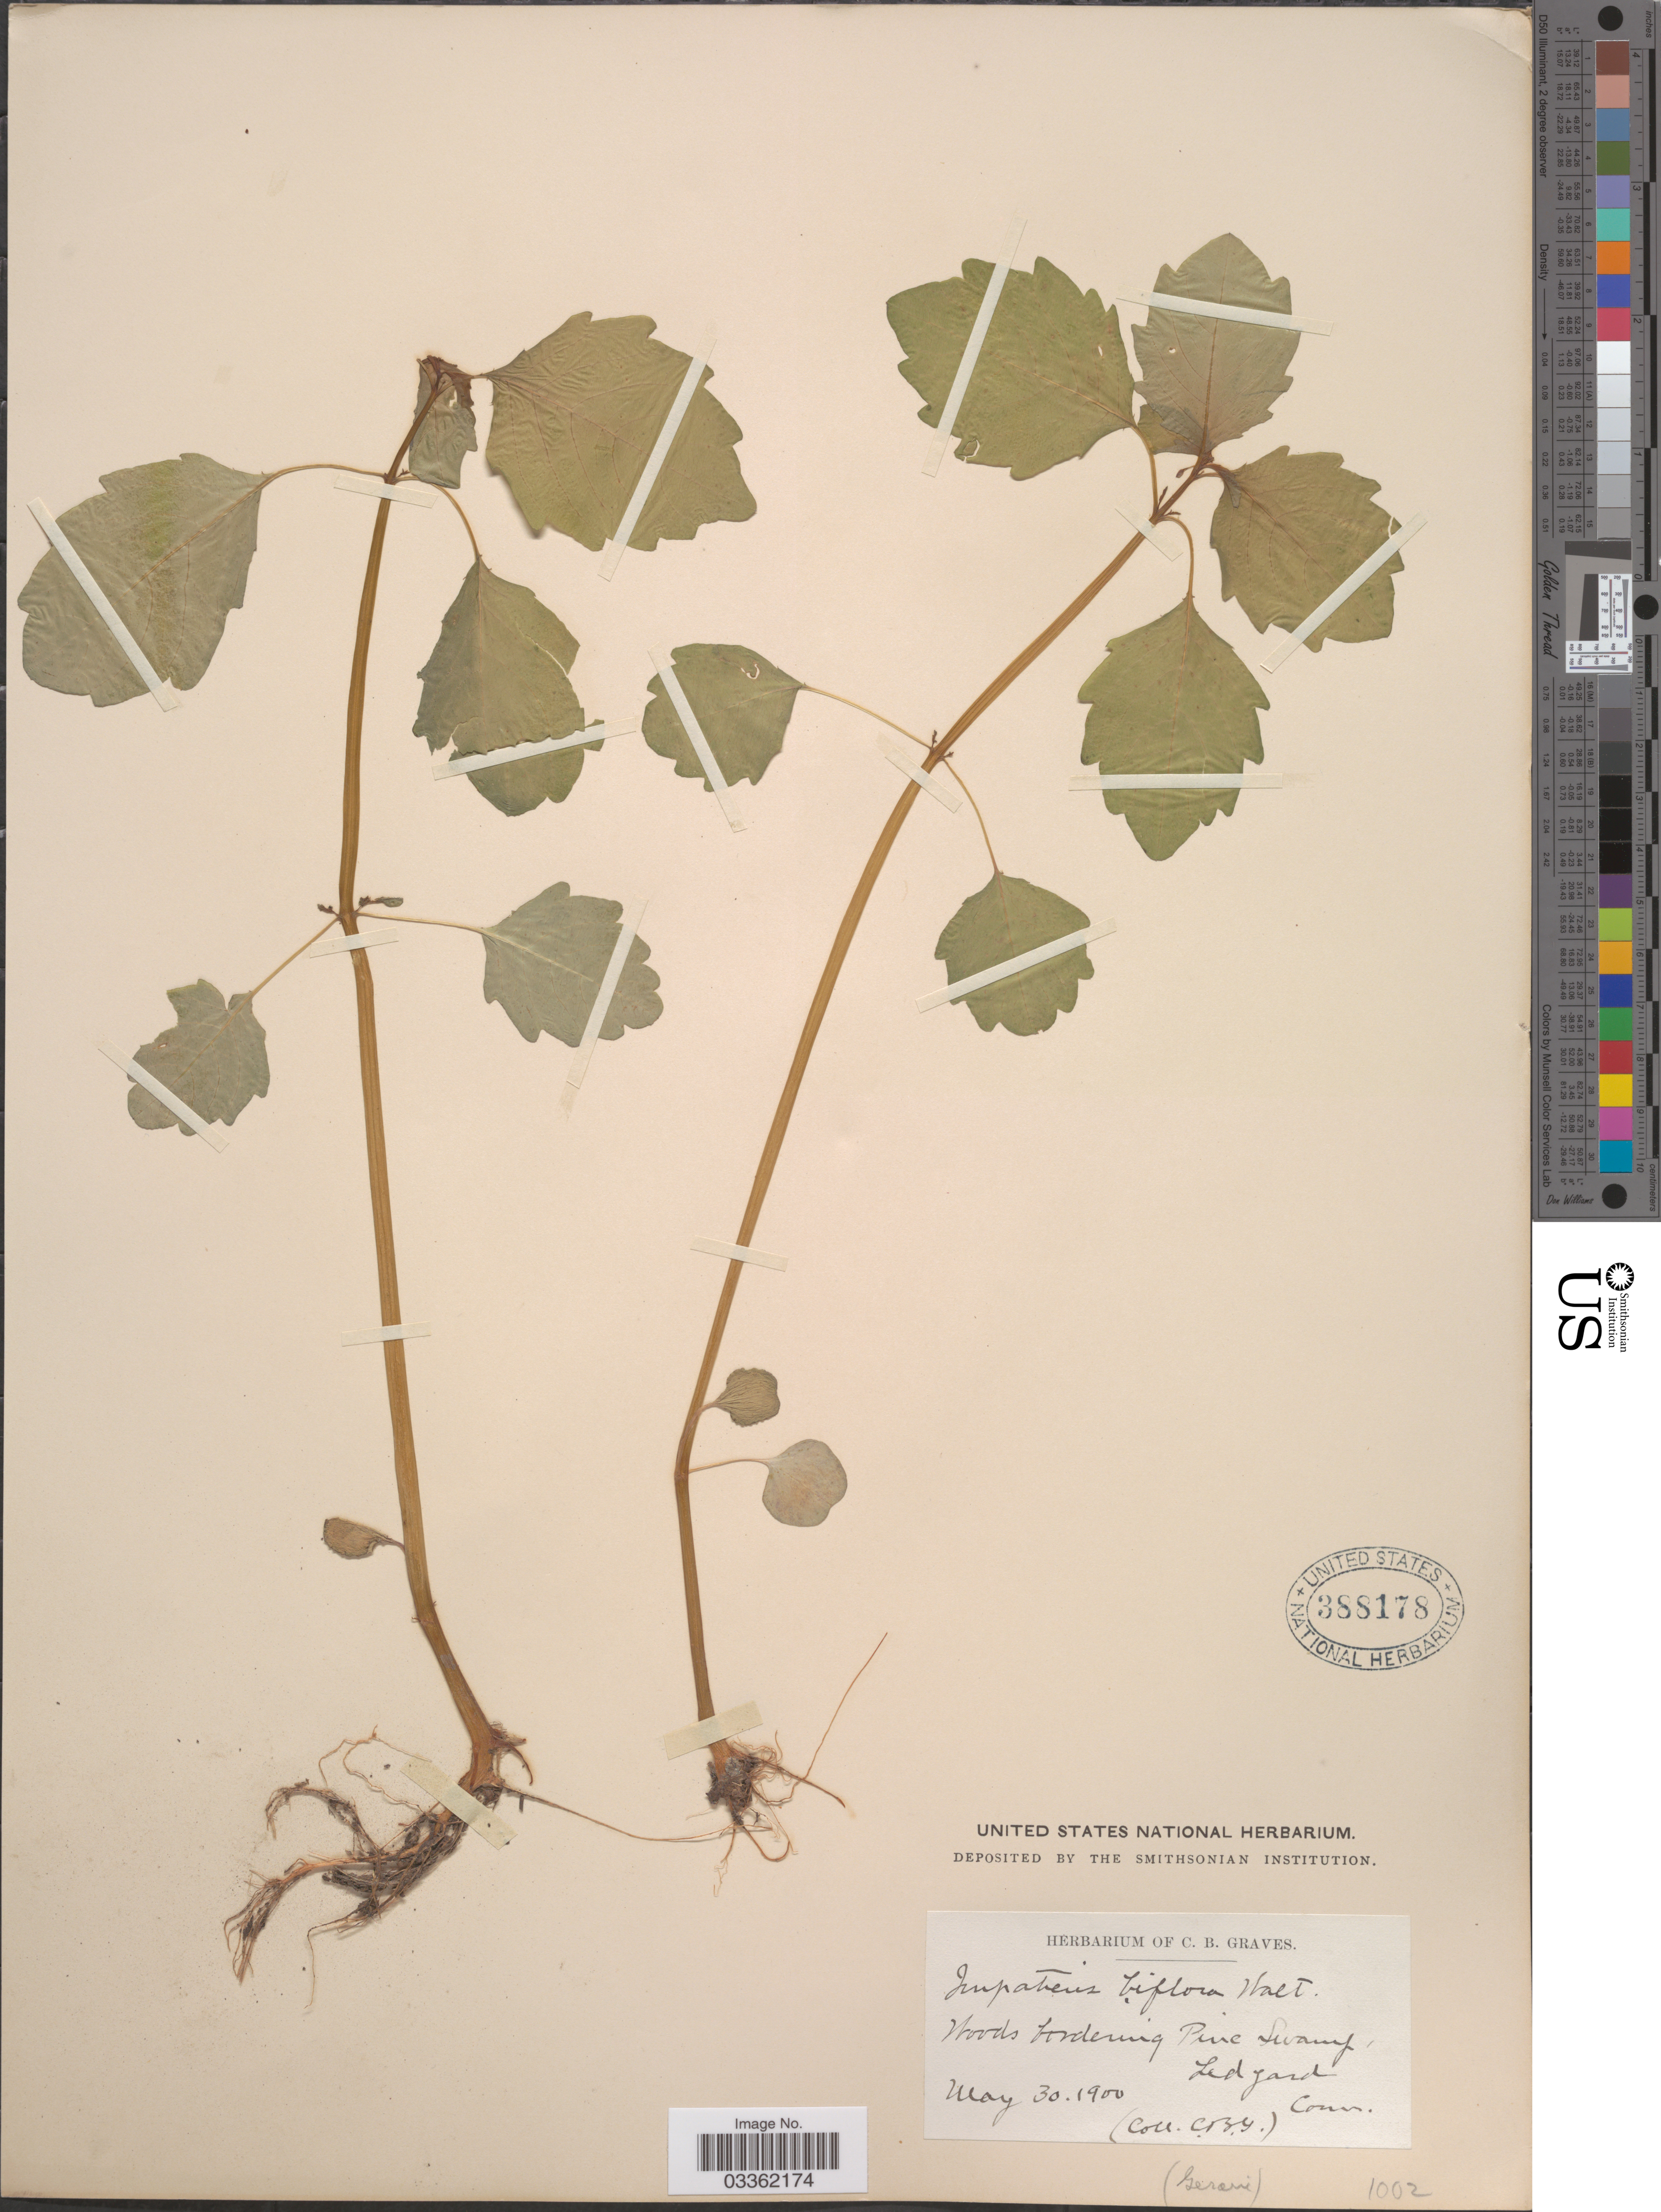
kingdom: Plantae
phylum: Tracheophyta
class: Magnoliopsida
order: Ericales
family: Balsaminaceae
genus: Impatiens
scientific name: Impatiens capensis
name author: Meerb.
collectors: C. Graves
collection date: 1900-05-30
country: United States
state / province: Connecticut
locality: Woods bordering Pine Swamp, Led yard.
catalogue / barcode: US 388178